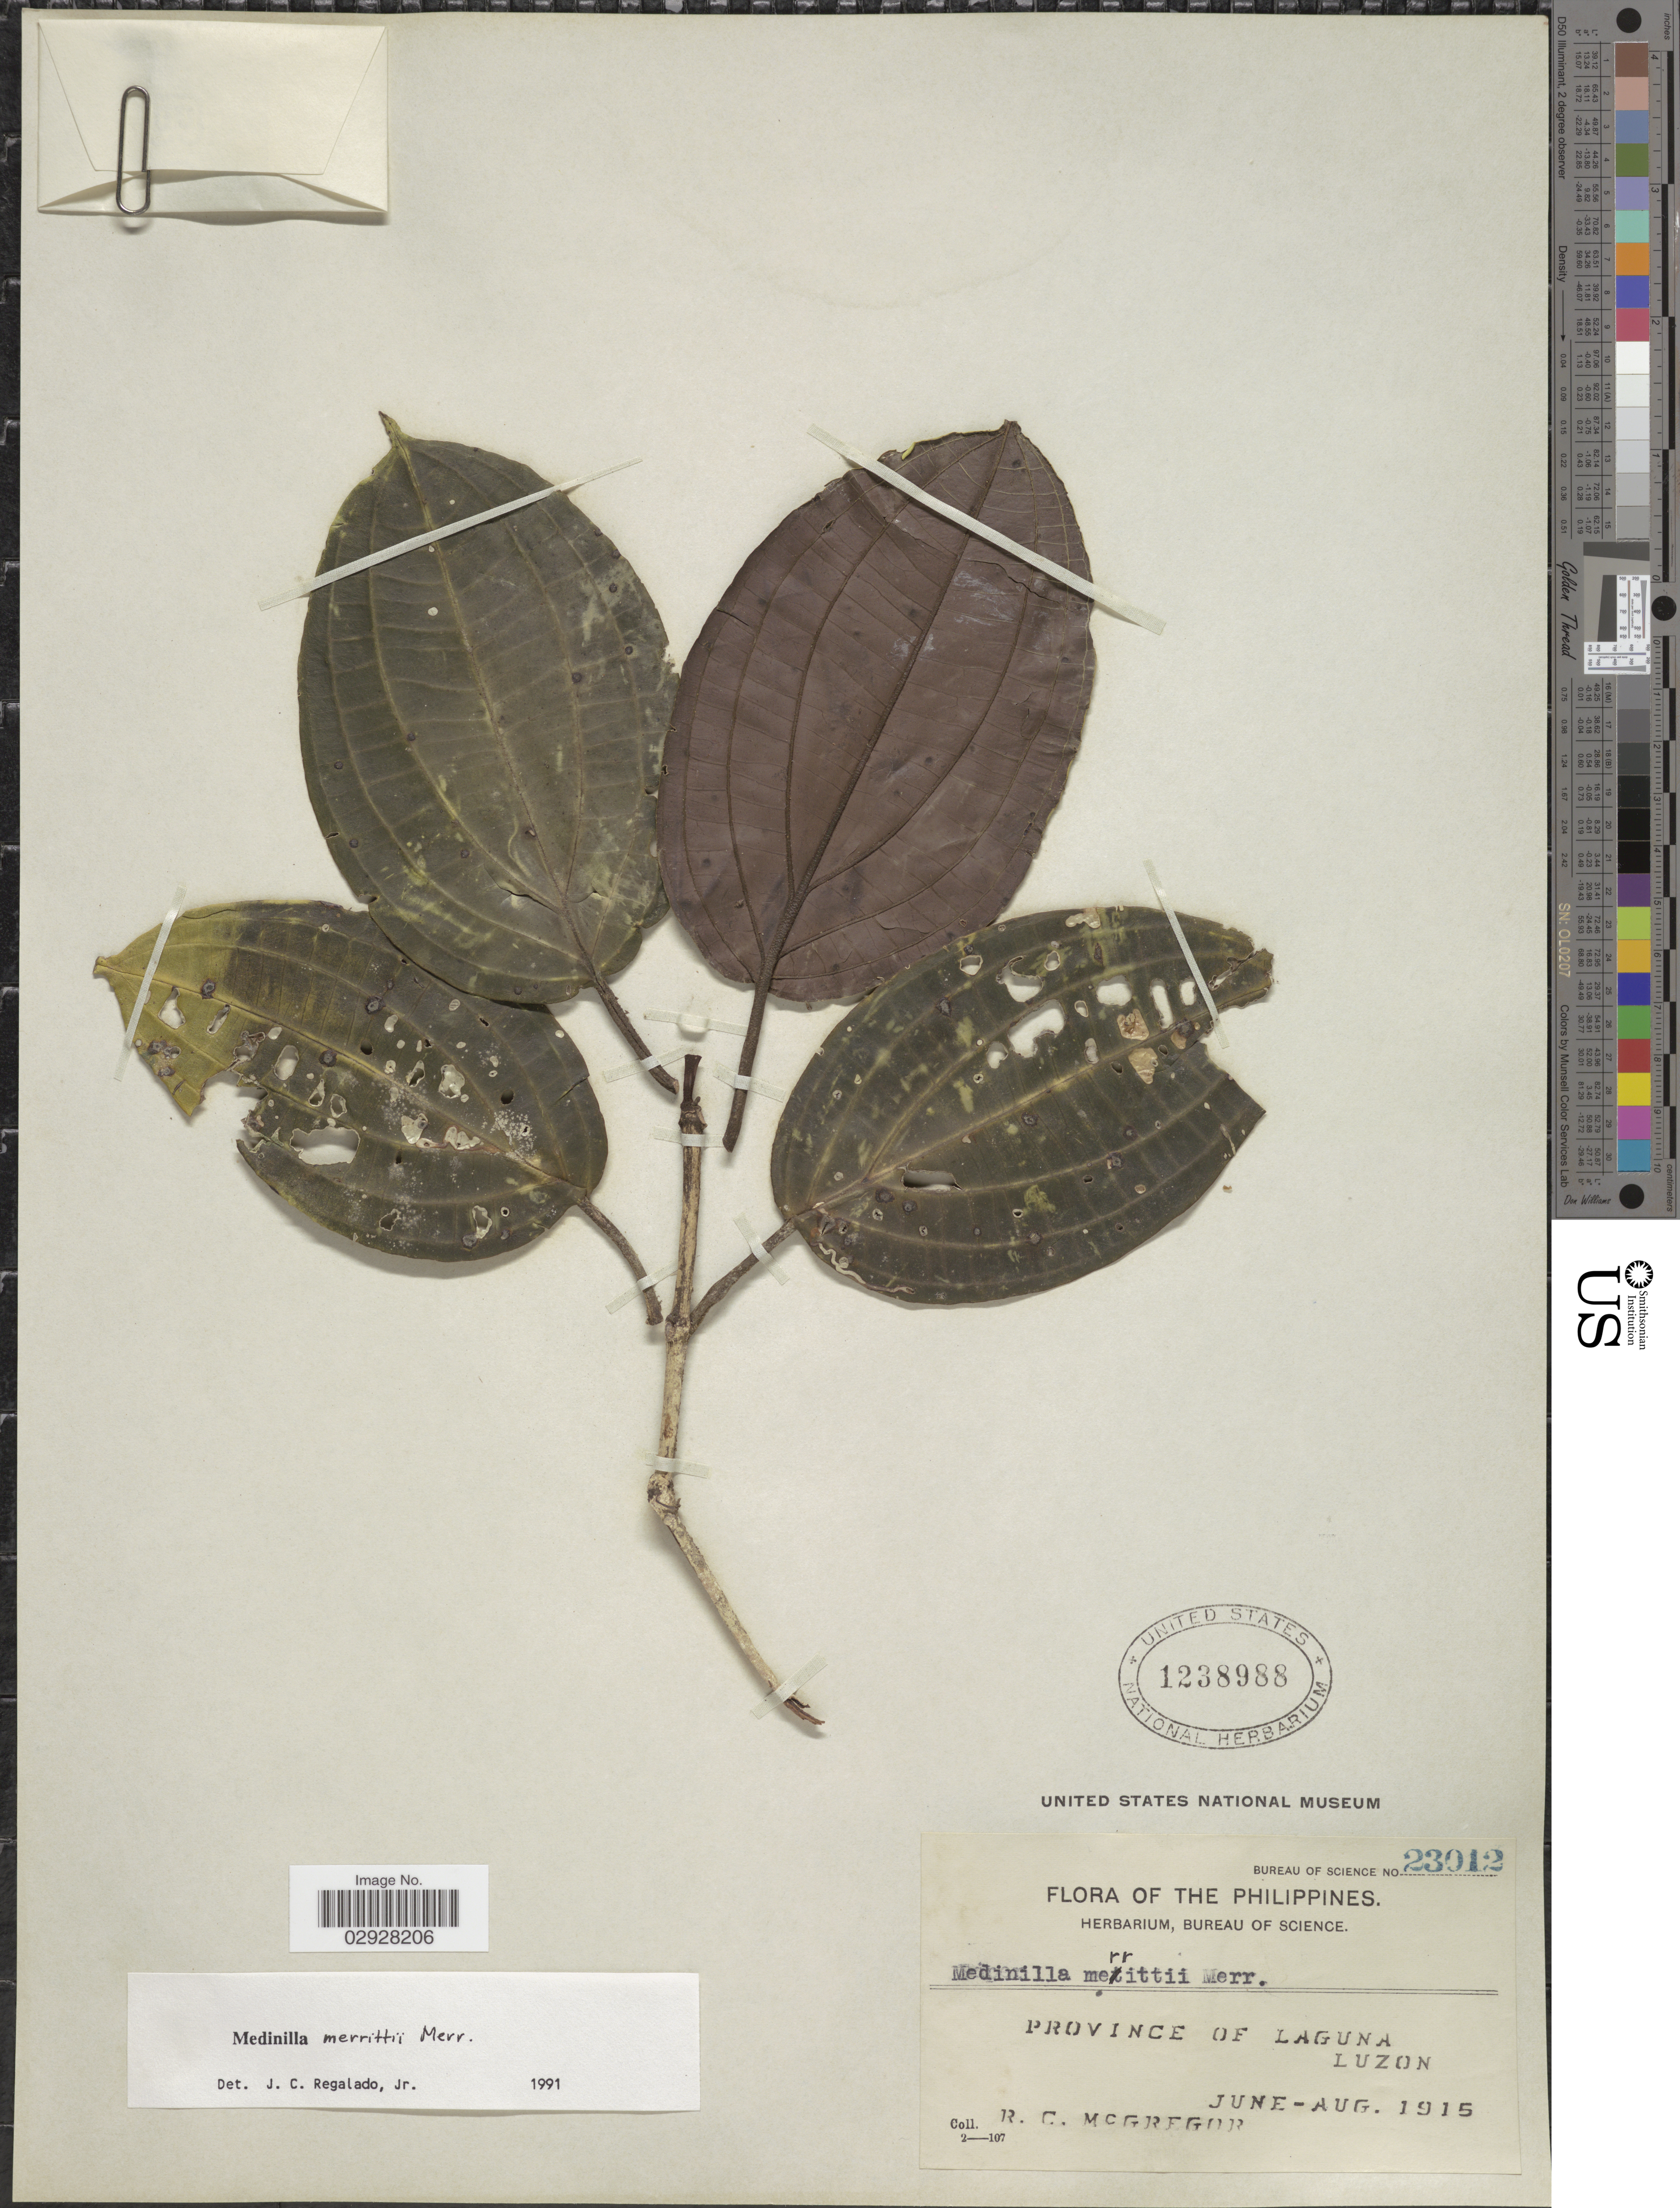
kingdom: Plantae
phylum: Tracheophyta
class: Magnoliopsida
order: Myrtales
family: Melastomataceae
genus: Medinilla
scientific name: Medinilla merrittii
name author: Merr.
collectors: R. C. McGregor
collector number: Bureau of Science 23012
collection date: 1915-06/1916-08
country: Philippines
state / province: Calabarzon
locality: Province of Laguna, Luzon.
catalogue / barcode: US 1238988